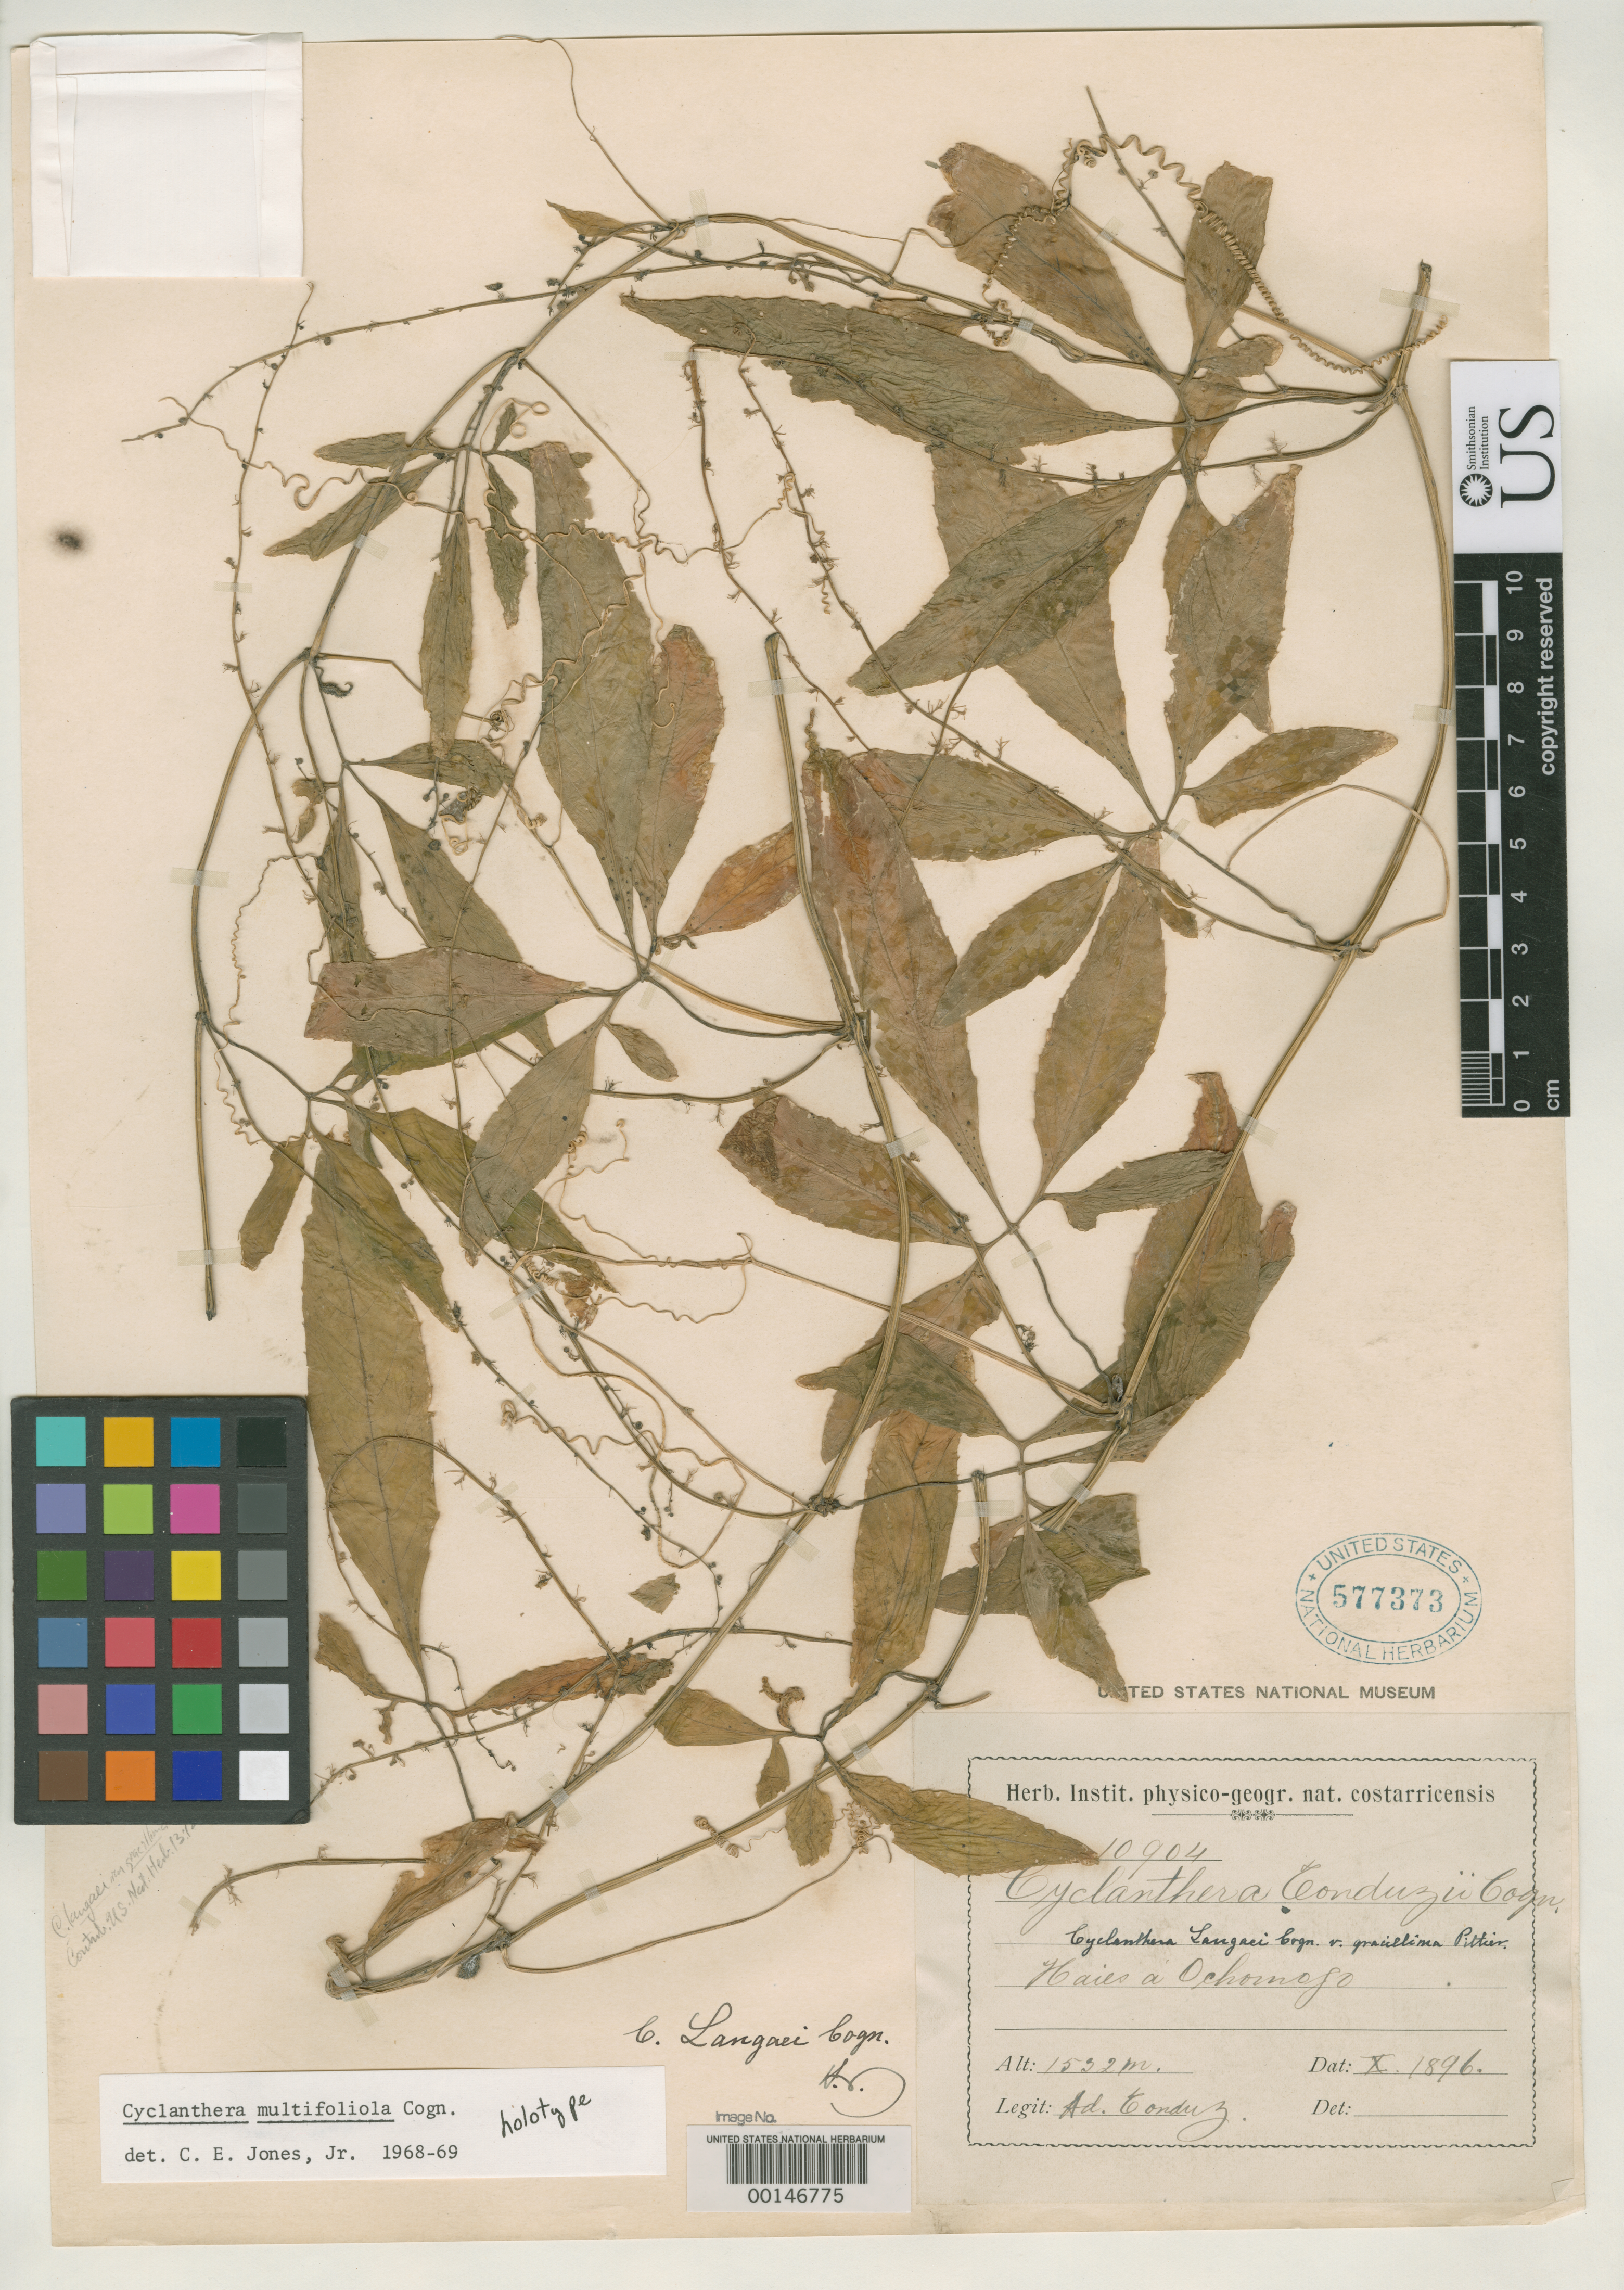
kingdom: Plantae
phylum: Tracheophyta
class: Magnoliopsida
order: Cucurbitales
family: Cucurbitaceae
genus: Cyclanthera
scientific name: Cyclanthera langaei subsp. gracillima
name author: Pittier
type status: Holotype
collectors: A. Tonduz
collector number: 10904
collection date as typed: Oct 1896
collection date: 1896-10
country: Costa Rica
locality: Ochomogo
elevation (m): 1522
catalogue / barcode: US 577373